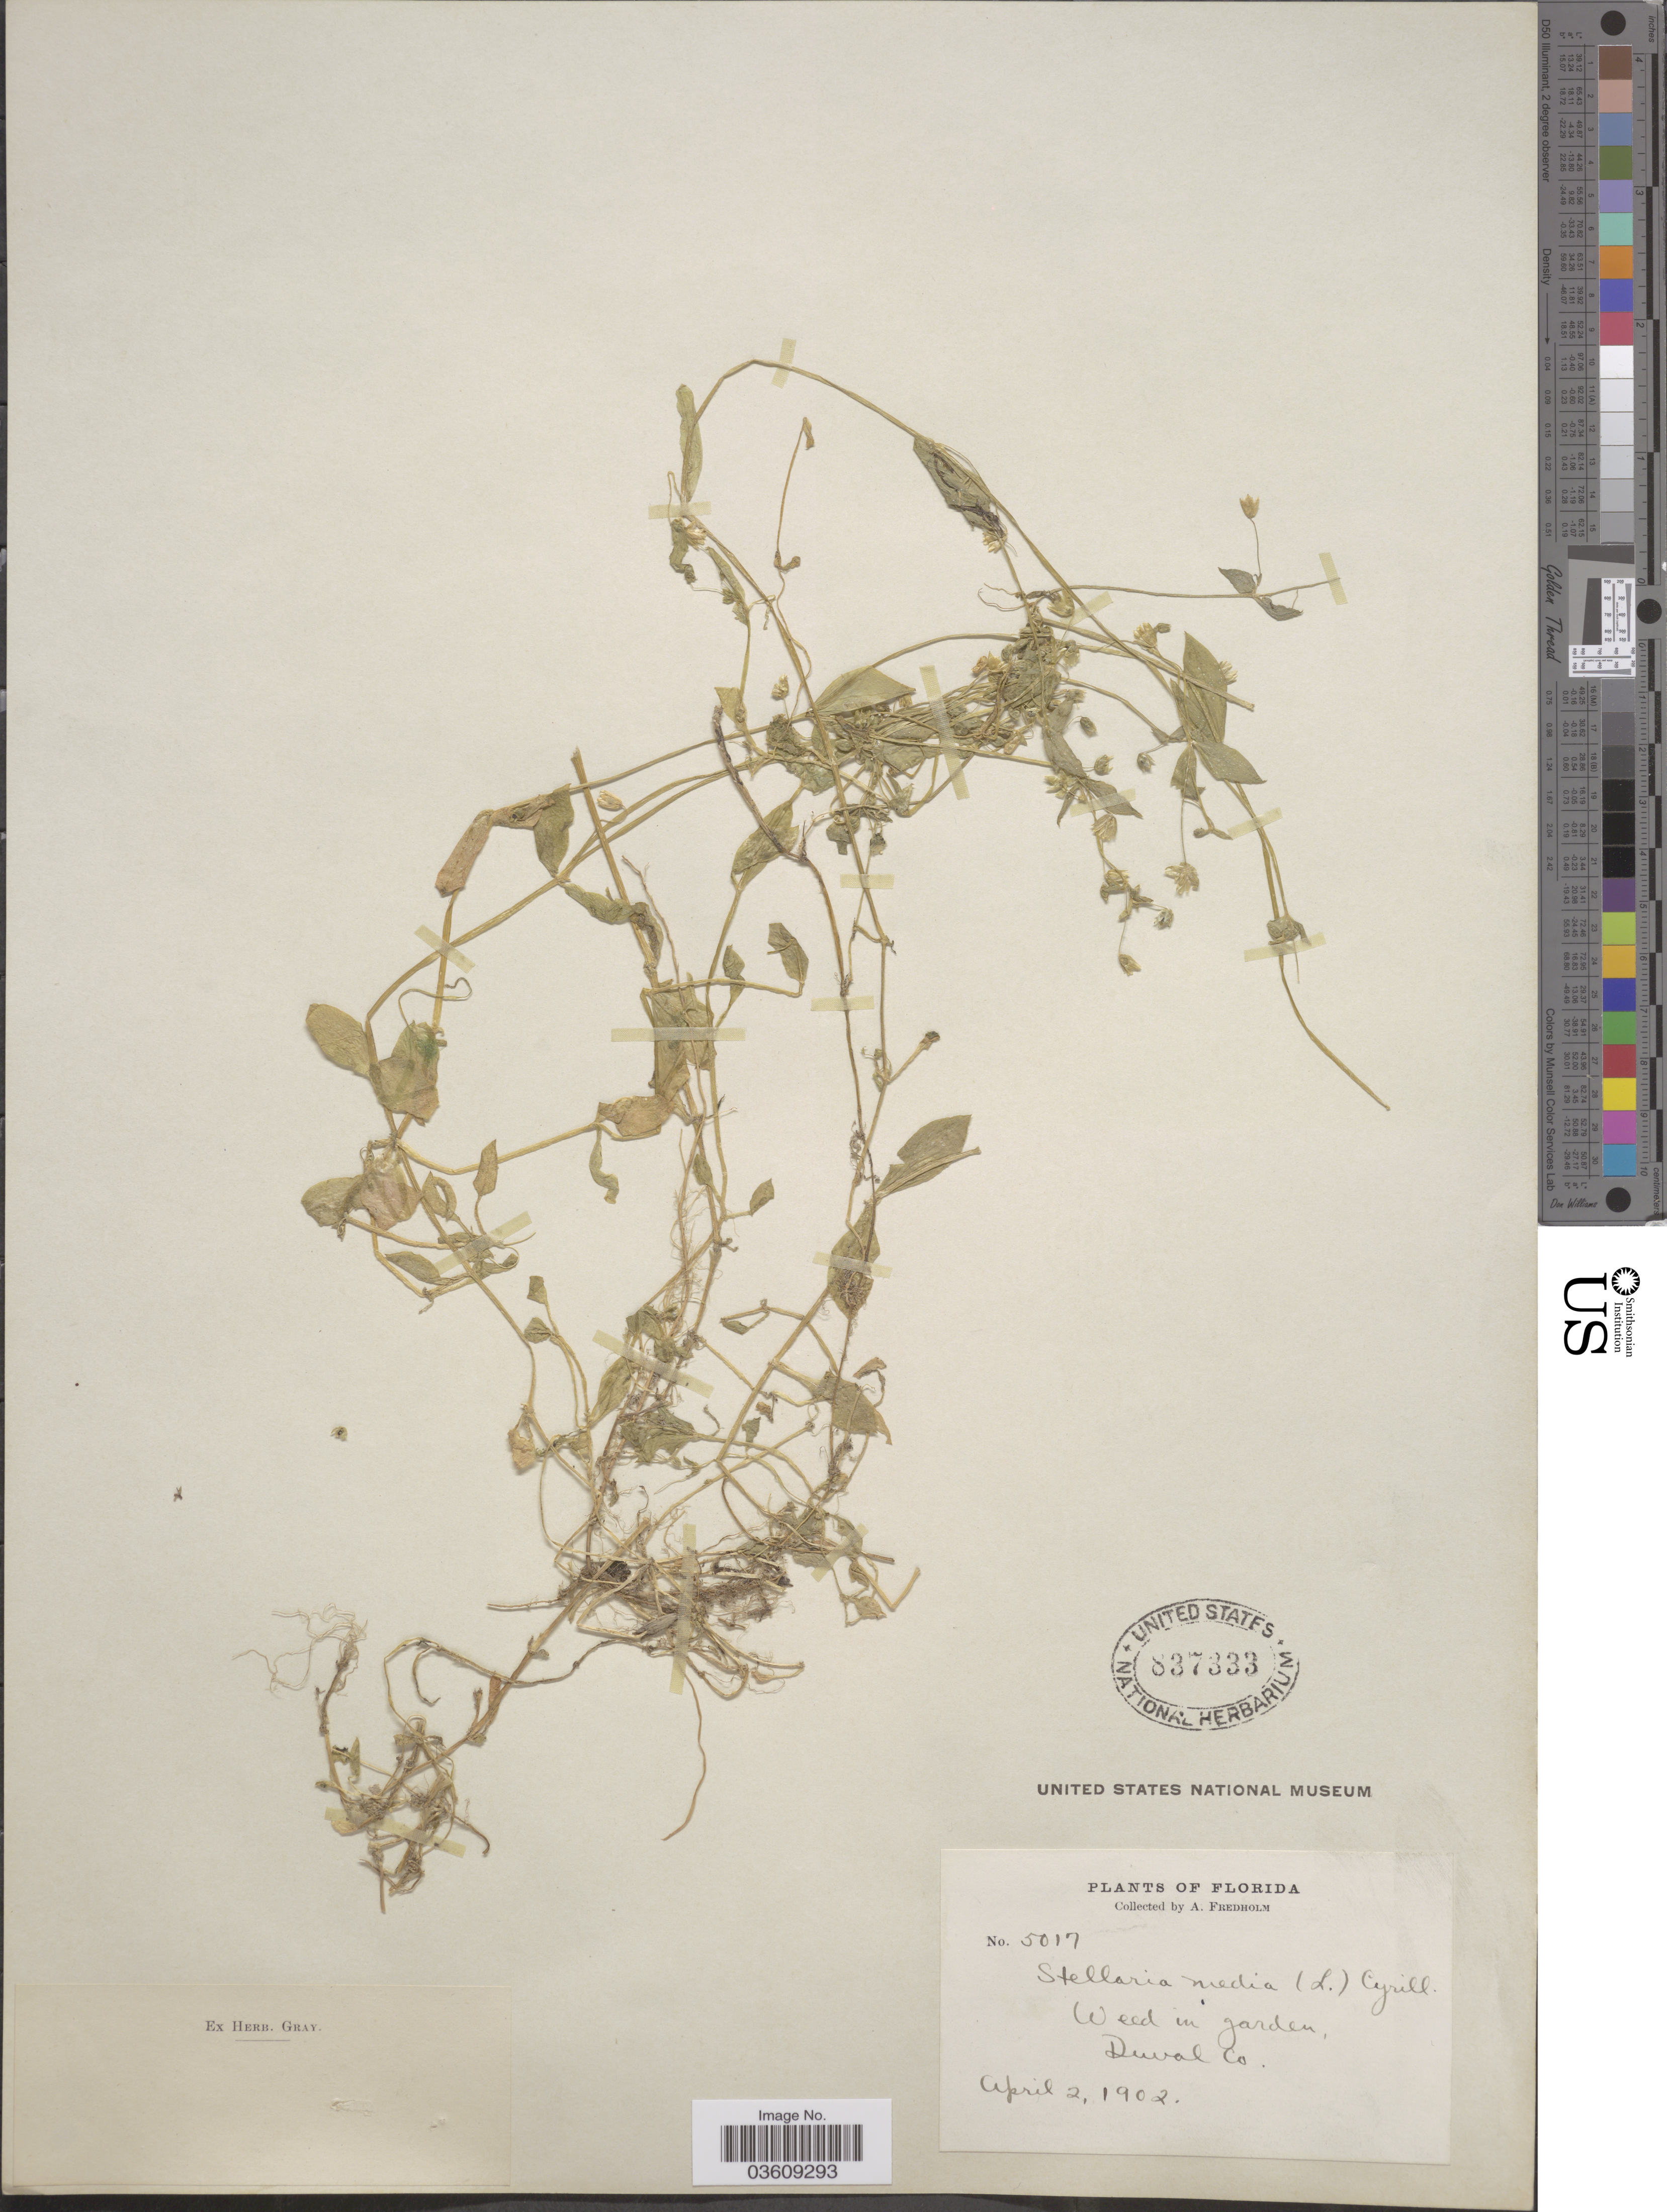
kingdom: Plantae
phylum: Tracheophyta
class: Magnoliopsida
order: Caryophyllales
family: Caryophyllaceae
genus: Stellaria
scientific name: Stellaria media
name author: (L.) Vill.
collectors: A. Fredholm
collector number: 5017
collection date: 1902-04-02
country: United States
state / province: Florida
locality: Duval Co.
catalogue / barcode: US 837333